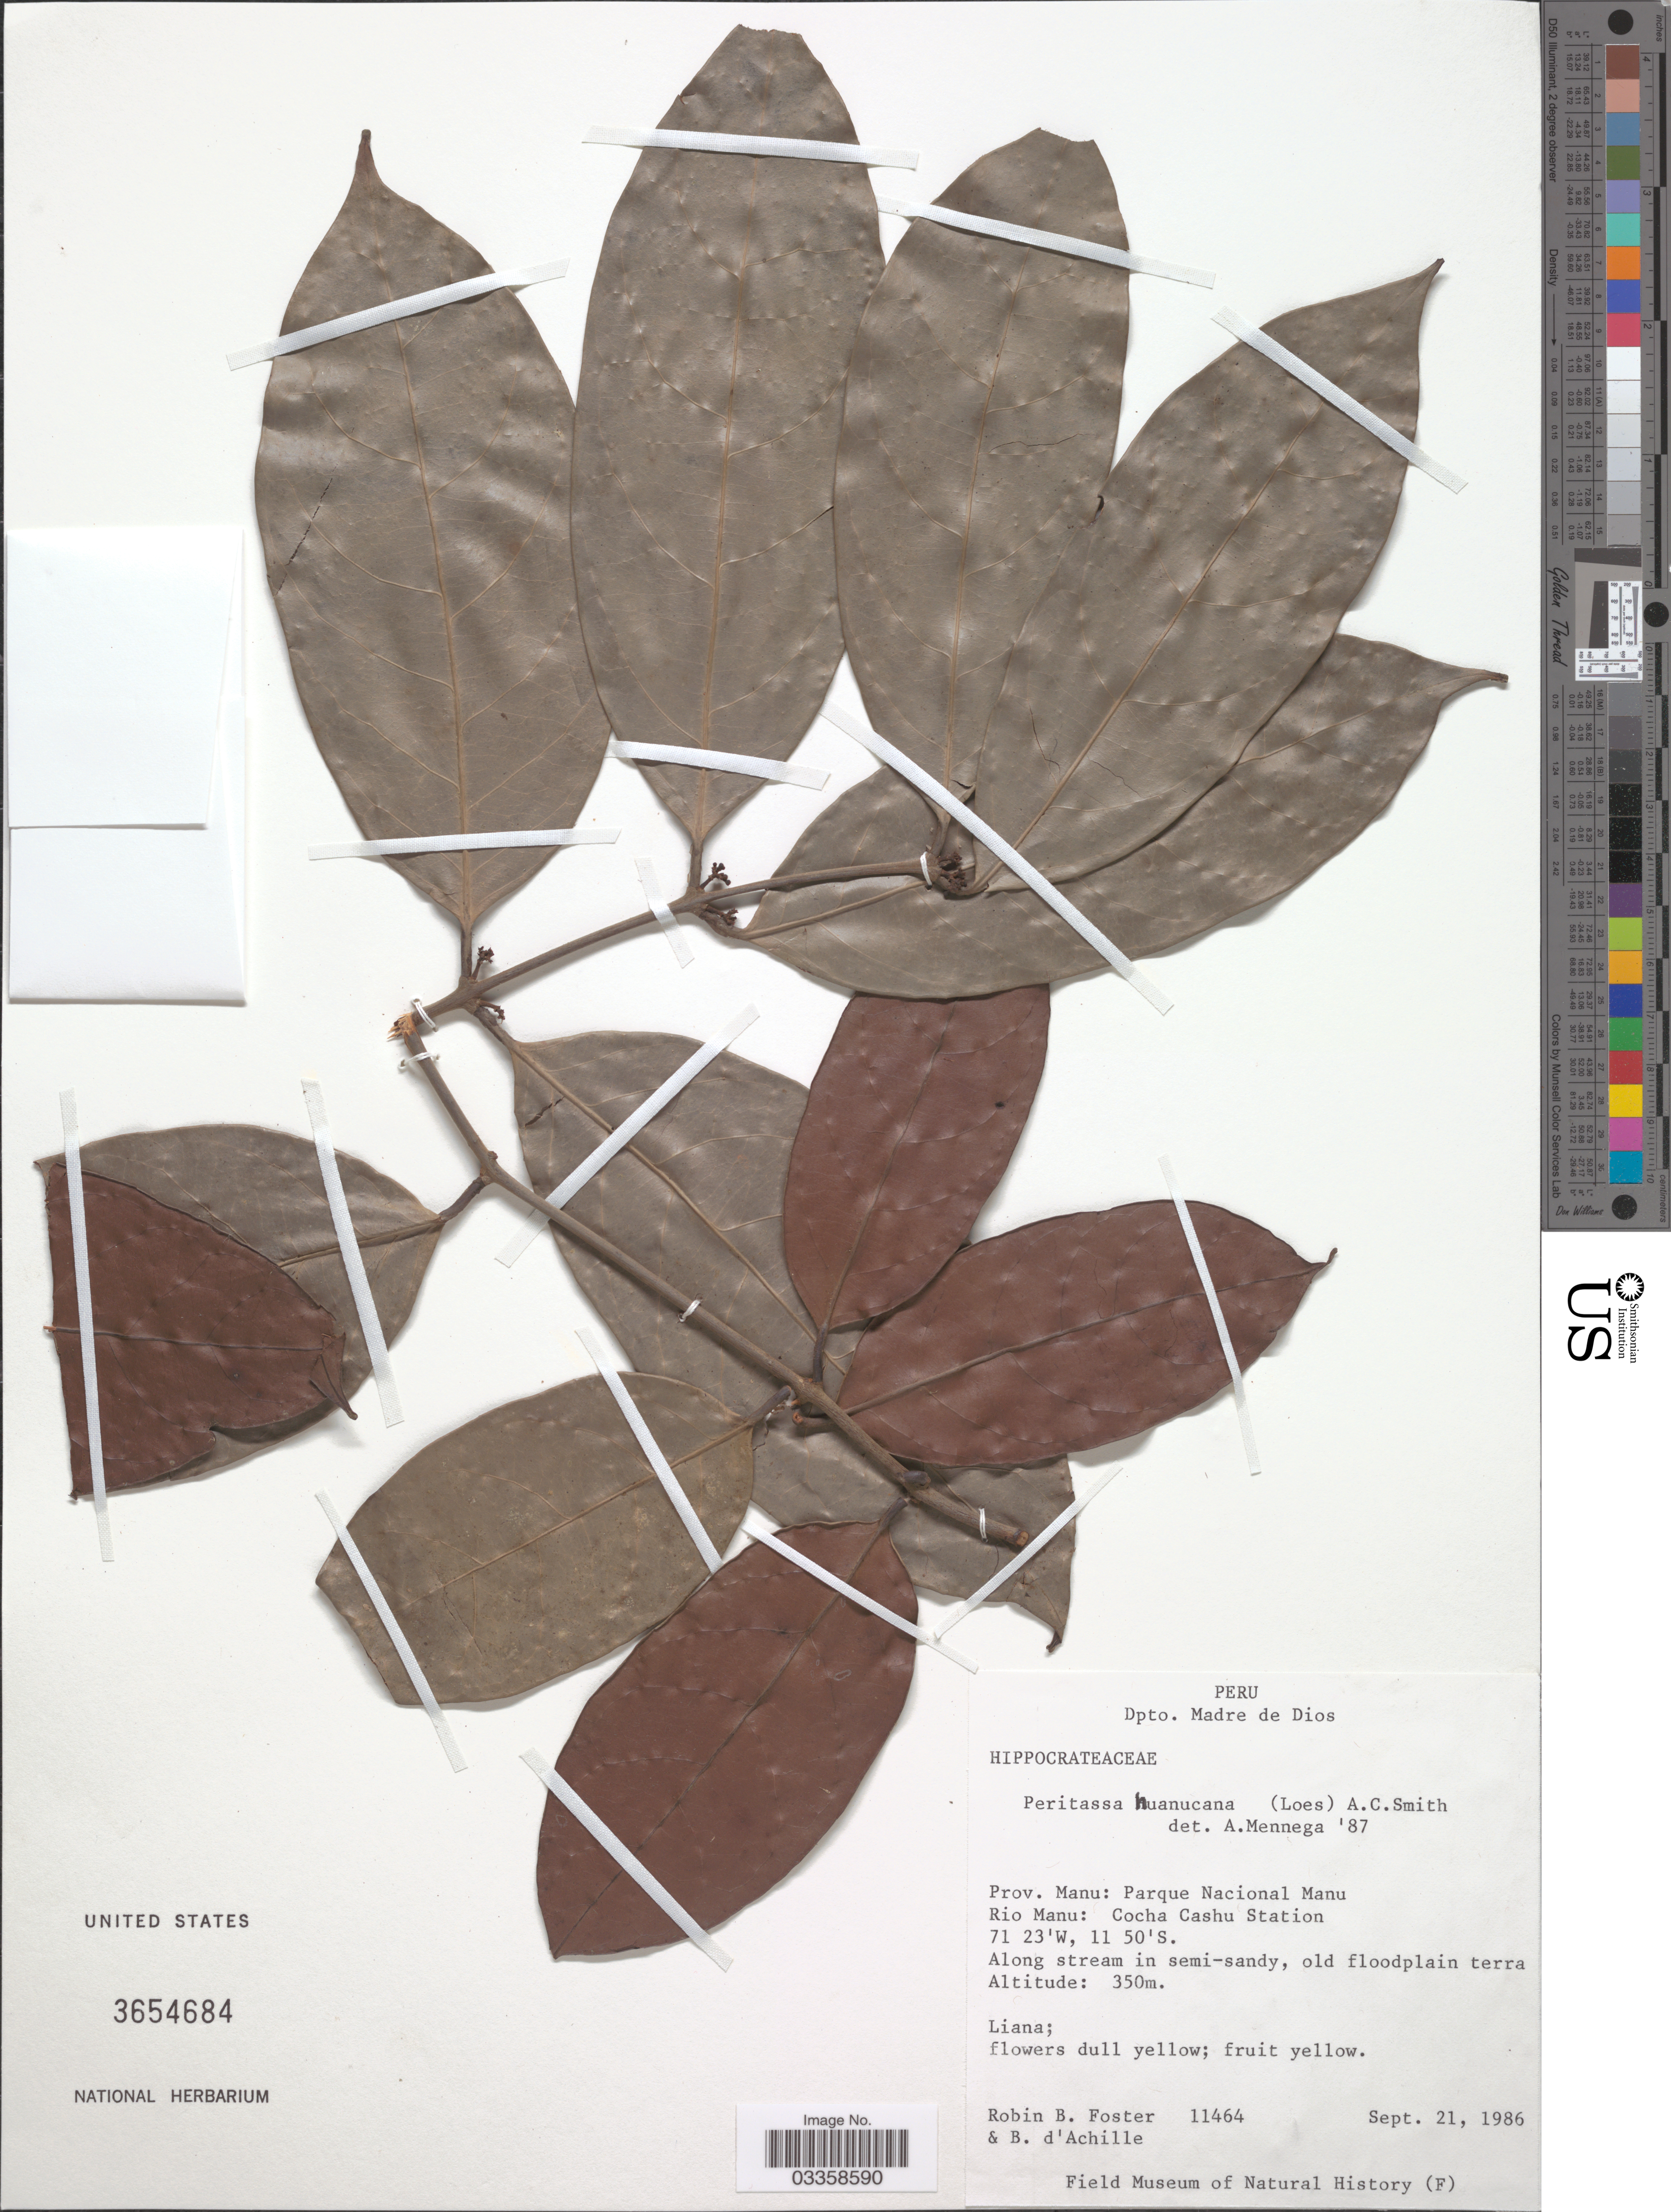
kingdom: Plantae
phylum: Tracheophyta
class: Magnoliopsida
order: Celastrales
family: Celastraceae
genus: Peritassa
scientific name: Peritassa huanucana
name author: (Loes.) A.C. Sm.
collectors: R. B. Foster & B. d'Achille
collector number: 11464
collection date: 1986-09-21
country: Peru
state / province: Madre de Dios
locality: Dpto. Madre de Dios. Prov. Manu: Parque Nacional Manu. Rio Manu: Cocha Cashu Station.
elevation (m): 350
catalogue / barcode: US 3654684